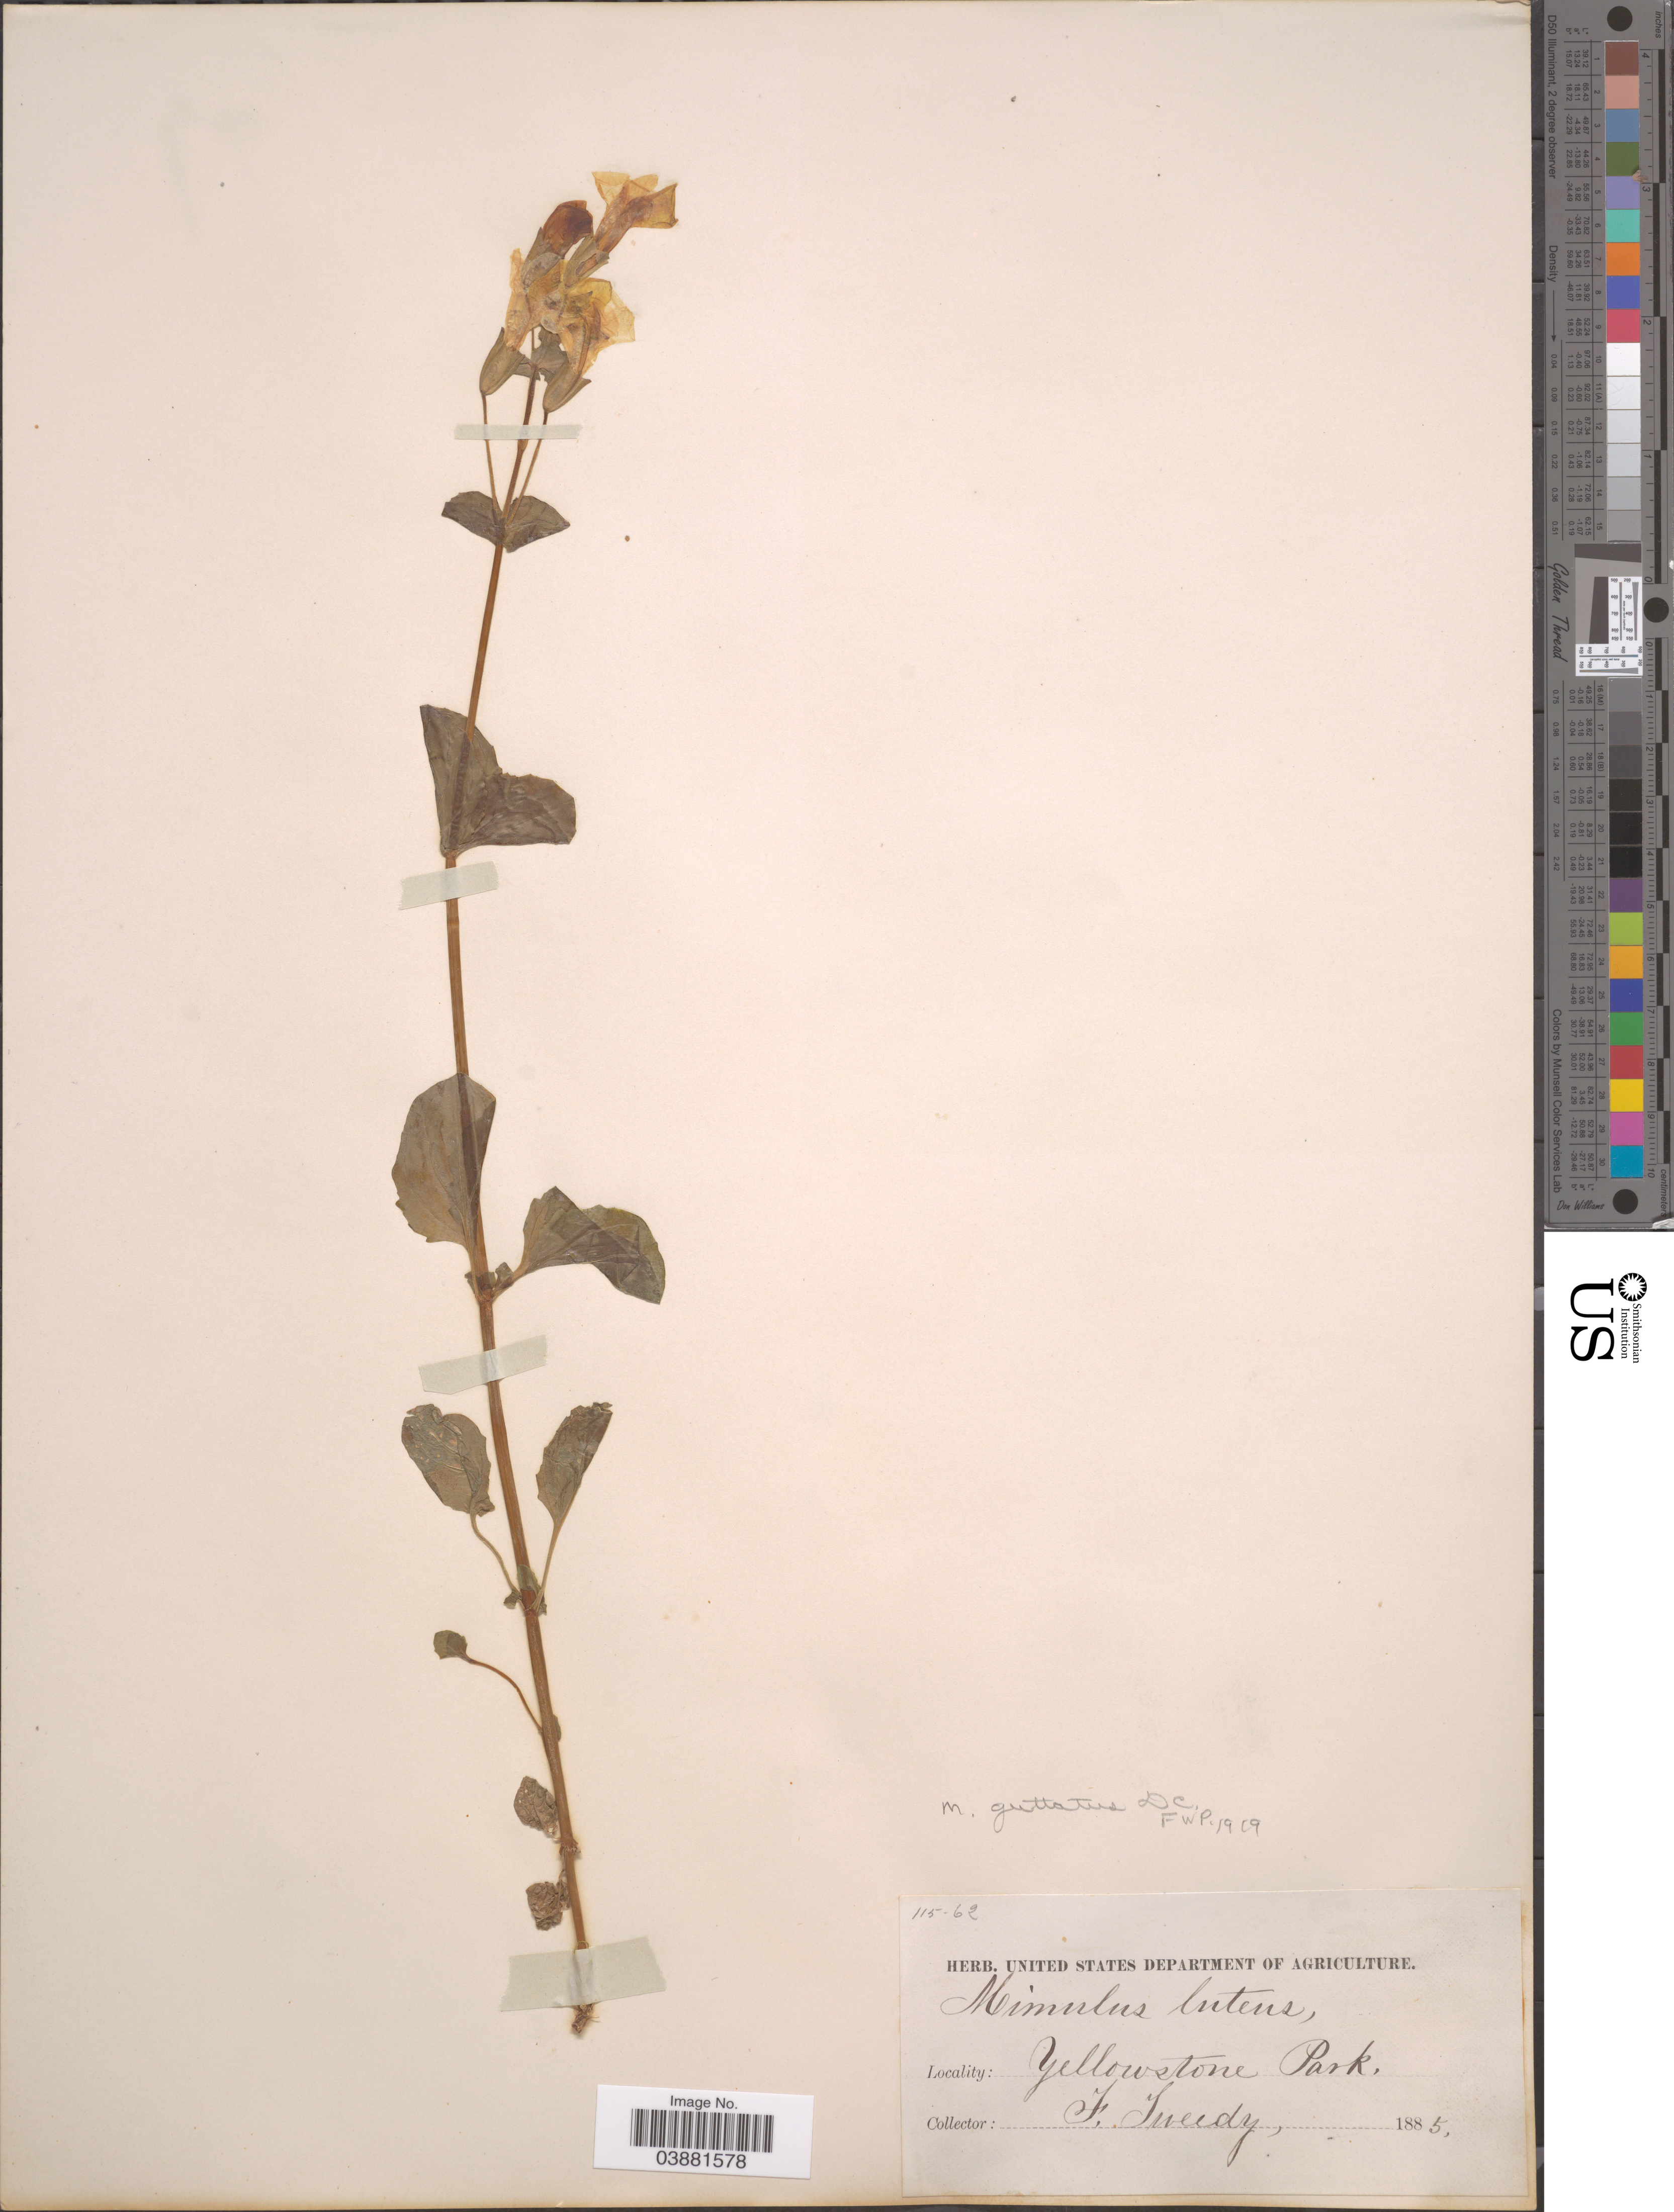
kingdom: Plantae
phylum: Tracheophyta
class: Magnoliopsida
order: Lamiales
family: Phrymaceae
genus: Mimulus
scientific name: Mimulus guttatus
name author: DC.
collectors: F. Tweedy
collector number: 115-62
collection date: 1885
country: United States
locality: Yellowstone Park.